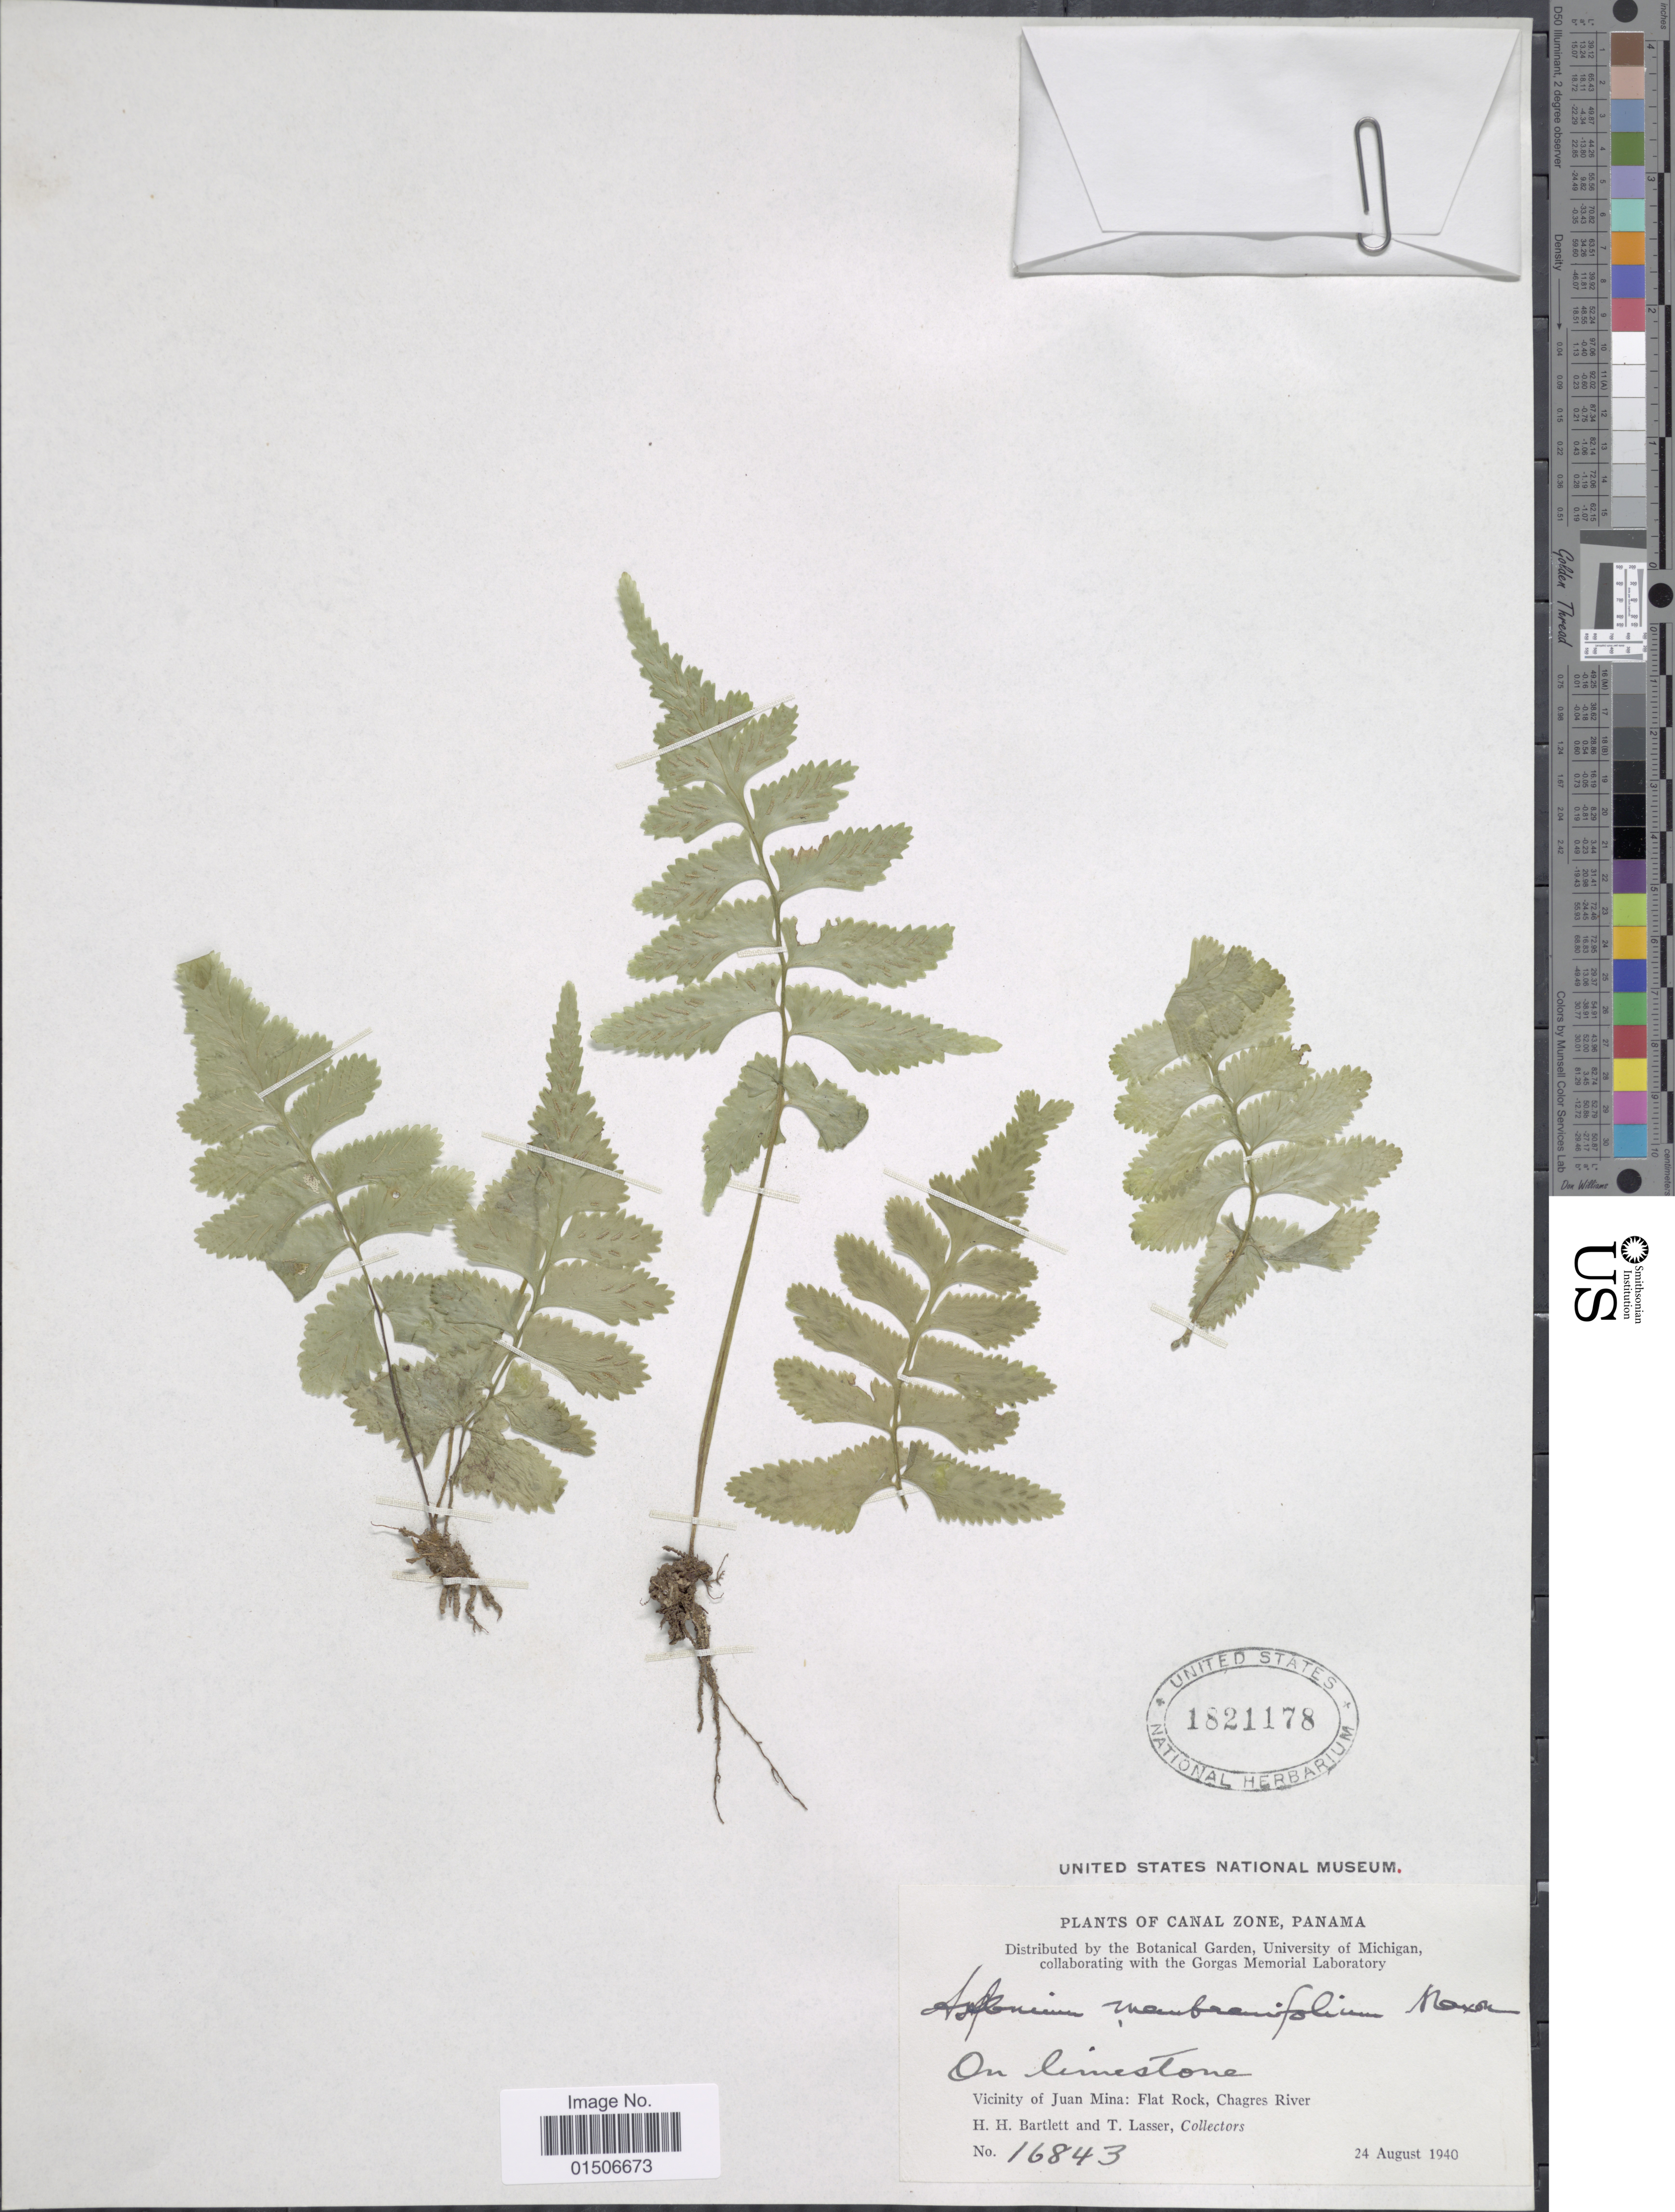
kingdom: Plantae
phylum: Tracheophyta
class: Polypodiopsida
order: Polypodiales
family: Aspleniaceae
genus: Asplenium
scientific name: Asplenium hoffmannii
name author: Hieron.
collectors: H. H. Bartlett & T. Lasser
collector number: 16843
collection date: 1940-08-24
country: Panama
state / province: Colón / Panamá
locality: Canal zone, On limestone, Vicinity of Juan Mina: Flat Rock, Chagres River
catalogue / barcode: US 1821178